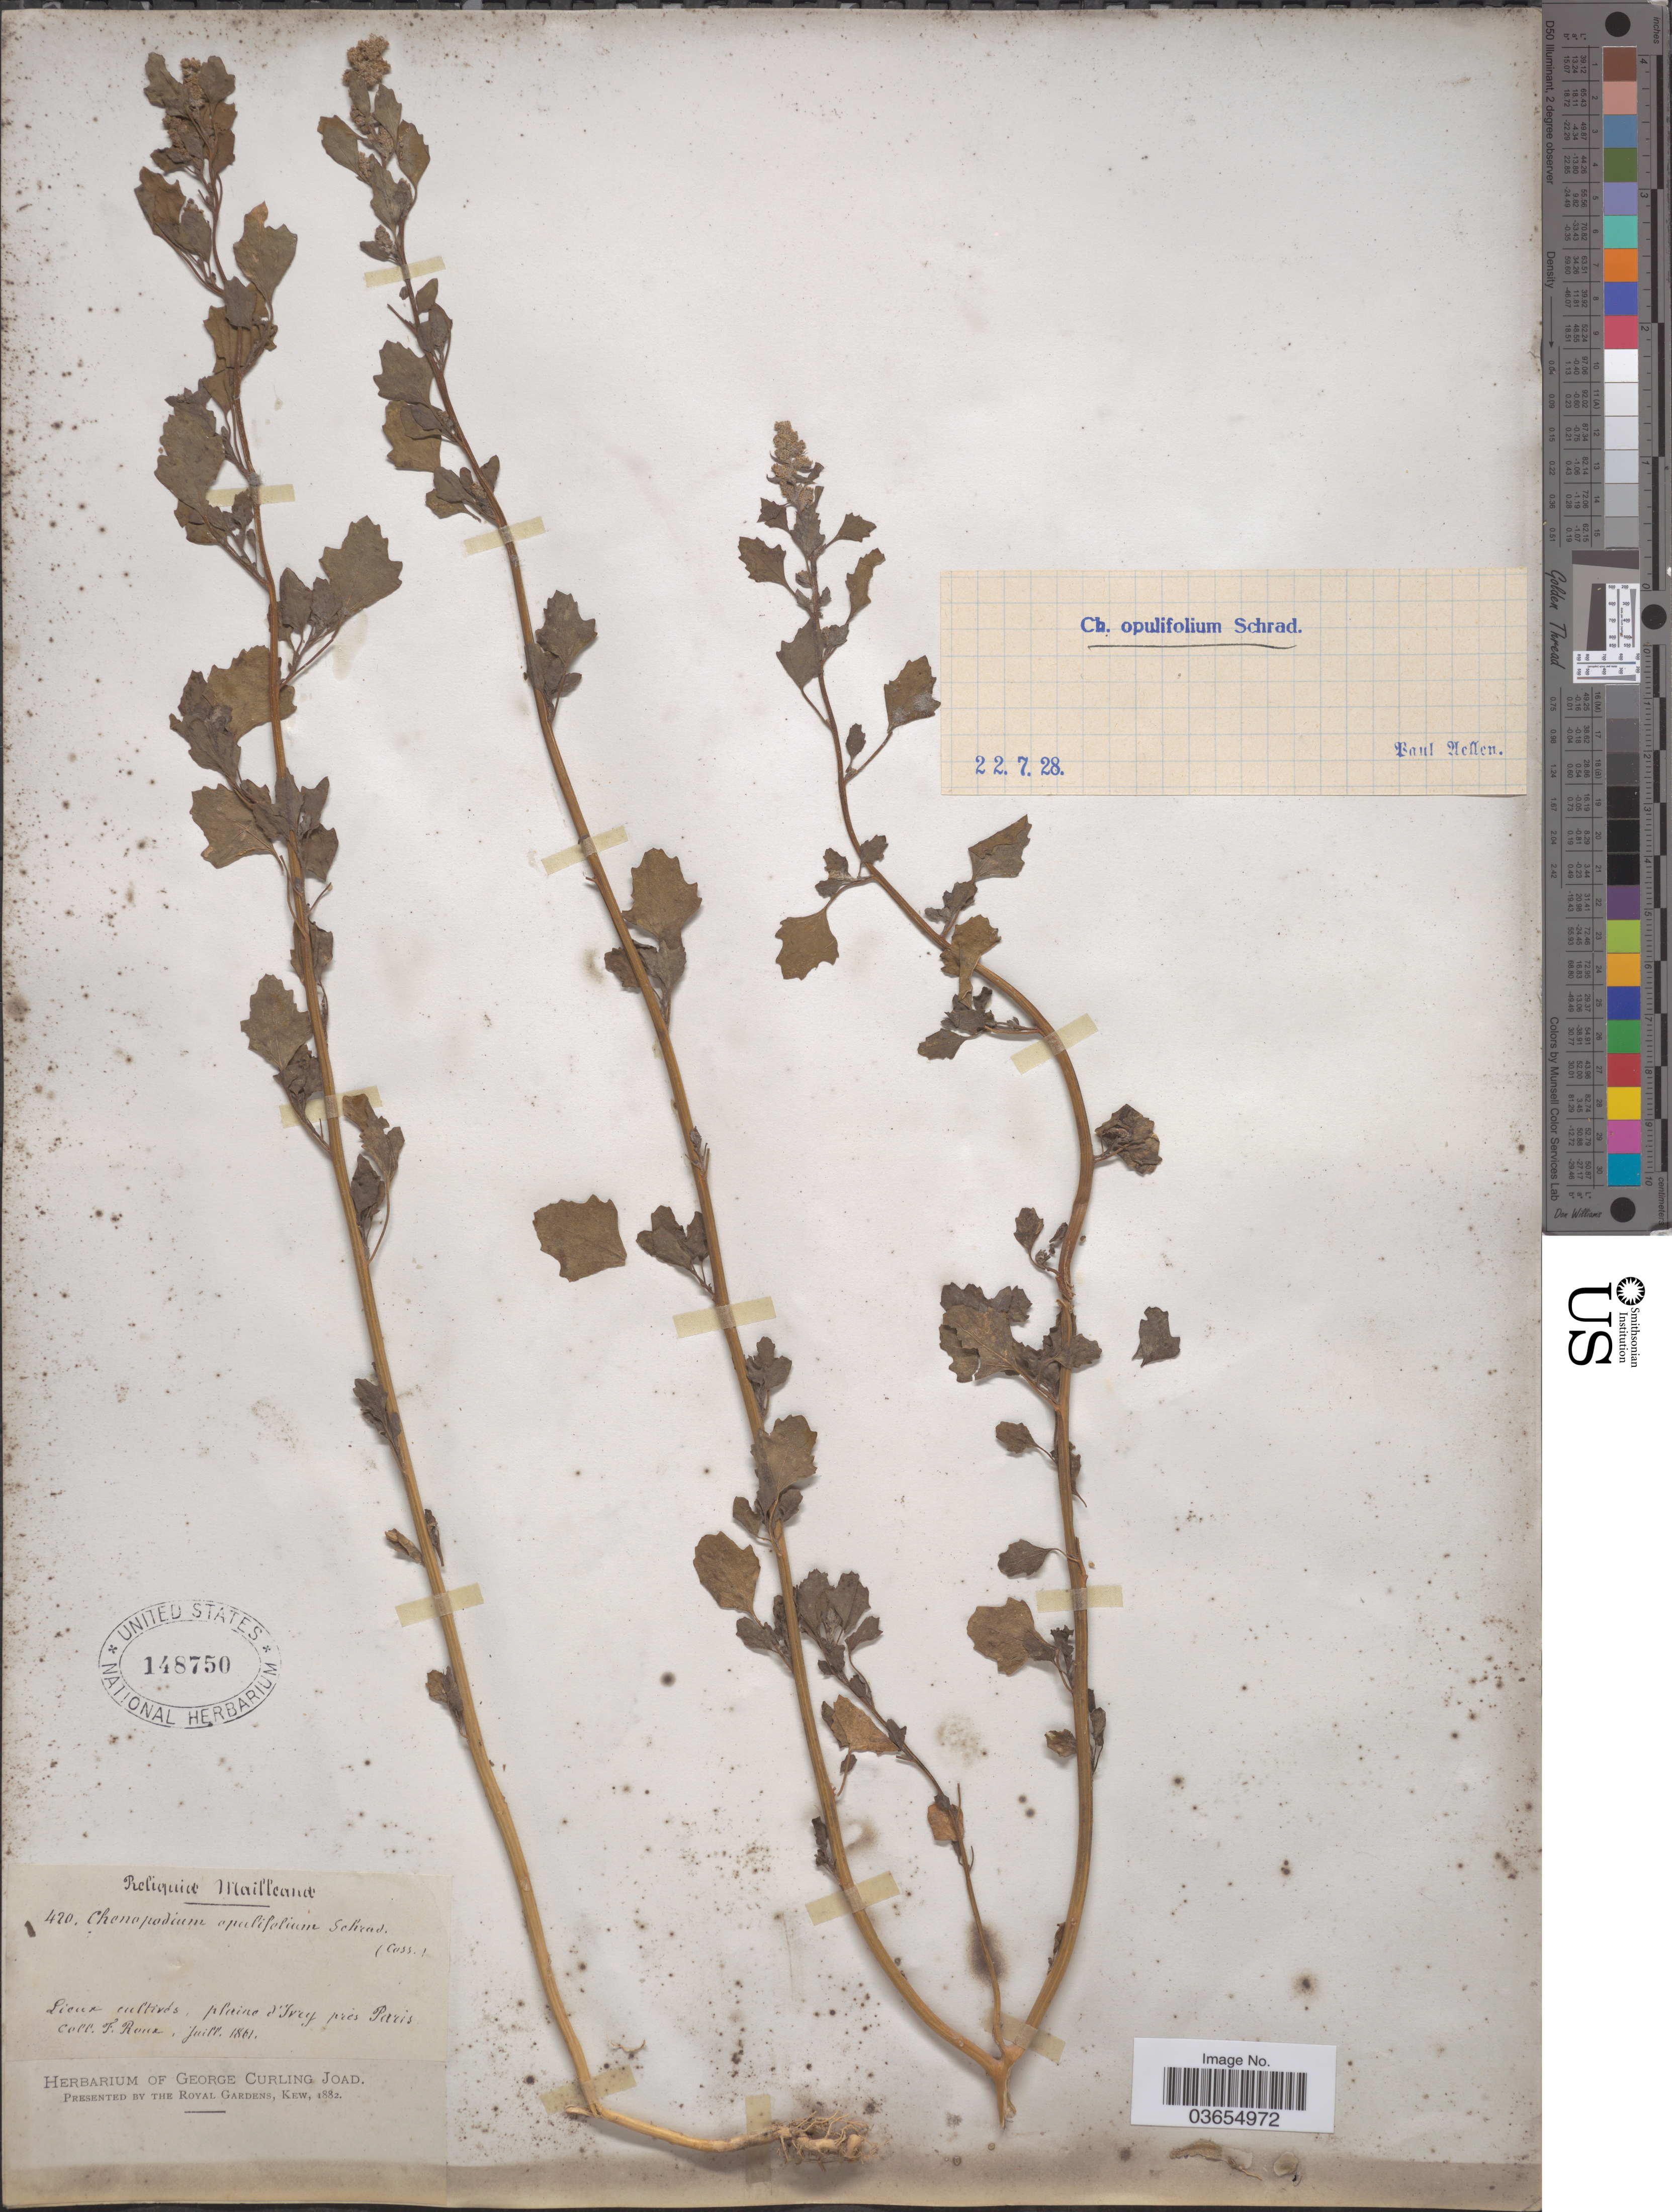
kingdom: Plantae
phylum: Tracheophyta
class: Magnoliopsida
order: Caryophyllales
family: Amaranthaceae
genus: Chenopodium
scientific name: Chenopodium opulifolium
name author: Schrad. ex W.D.J. Koch & Ziz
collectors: F. Roux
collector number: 420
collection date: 1861-07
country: France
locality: Plaine d'Ivry [interpreted] prés Paris.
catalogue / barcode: US 148750